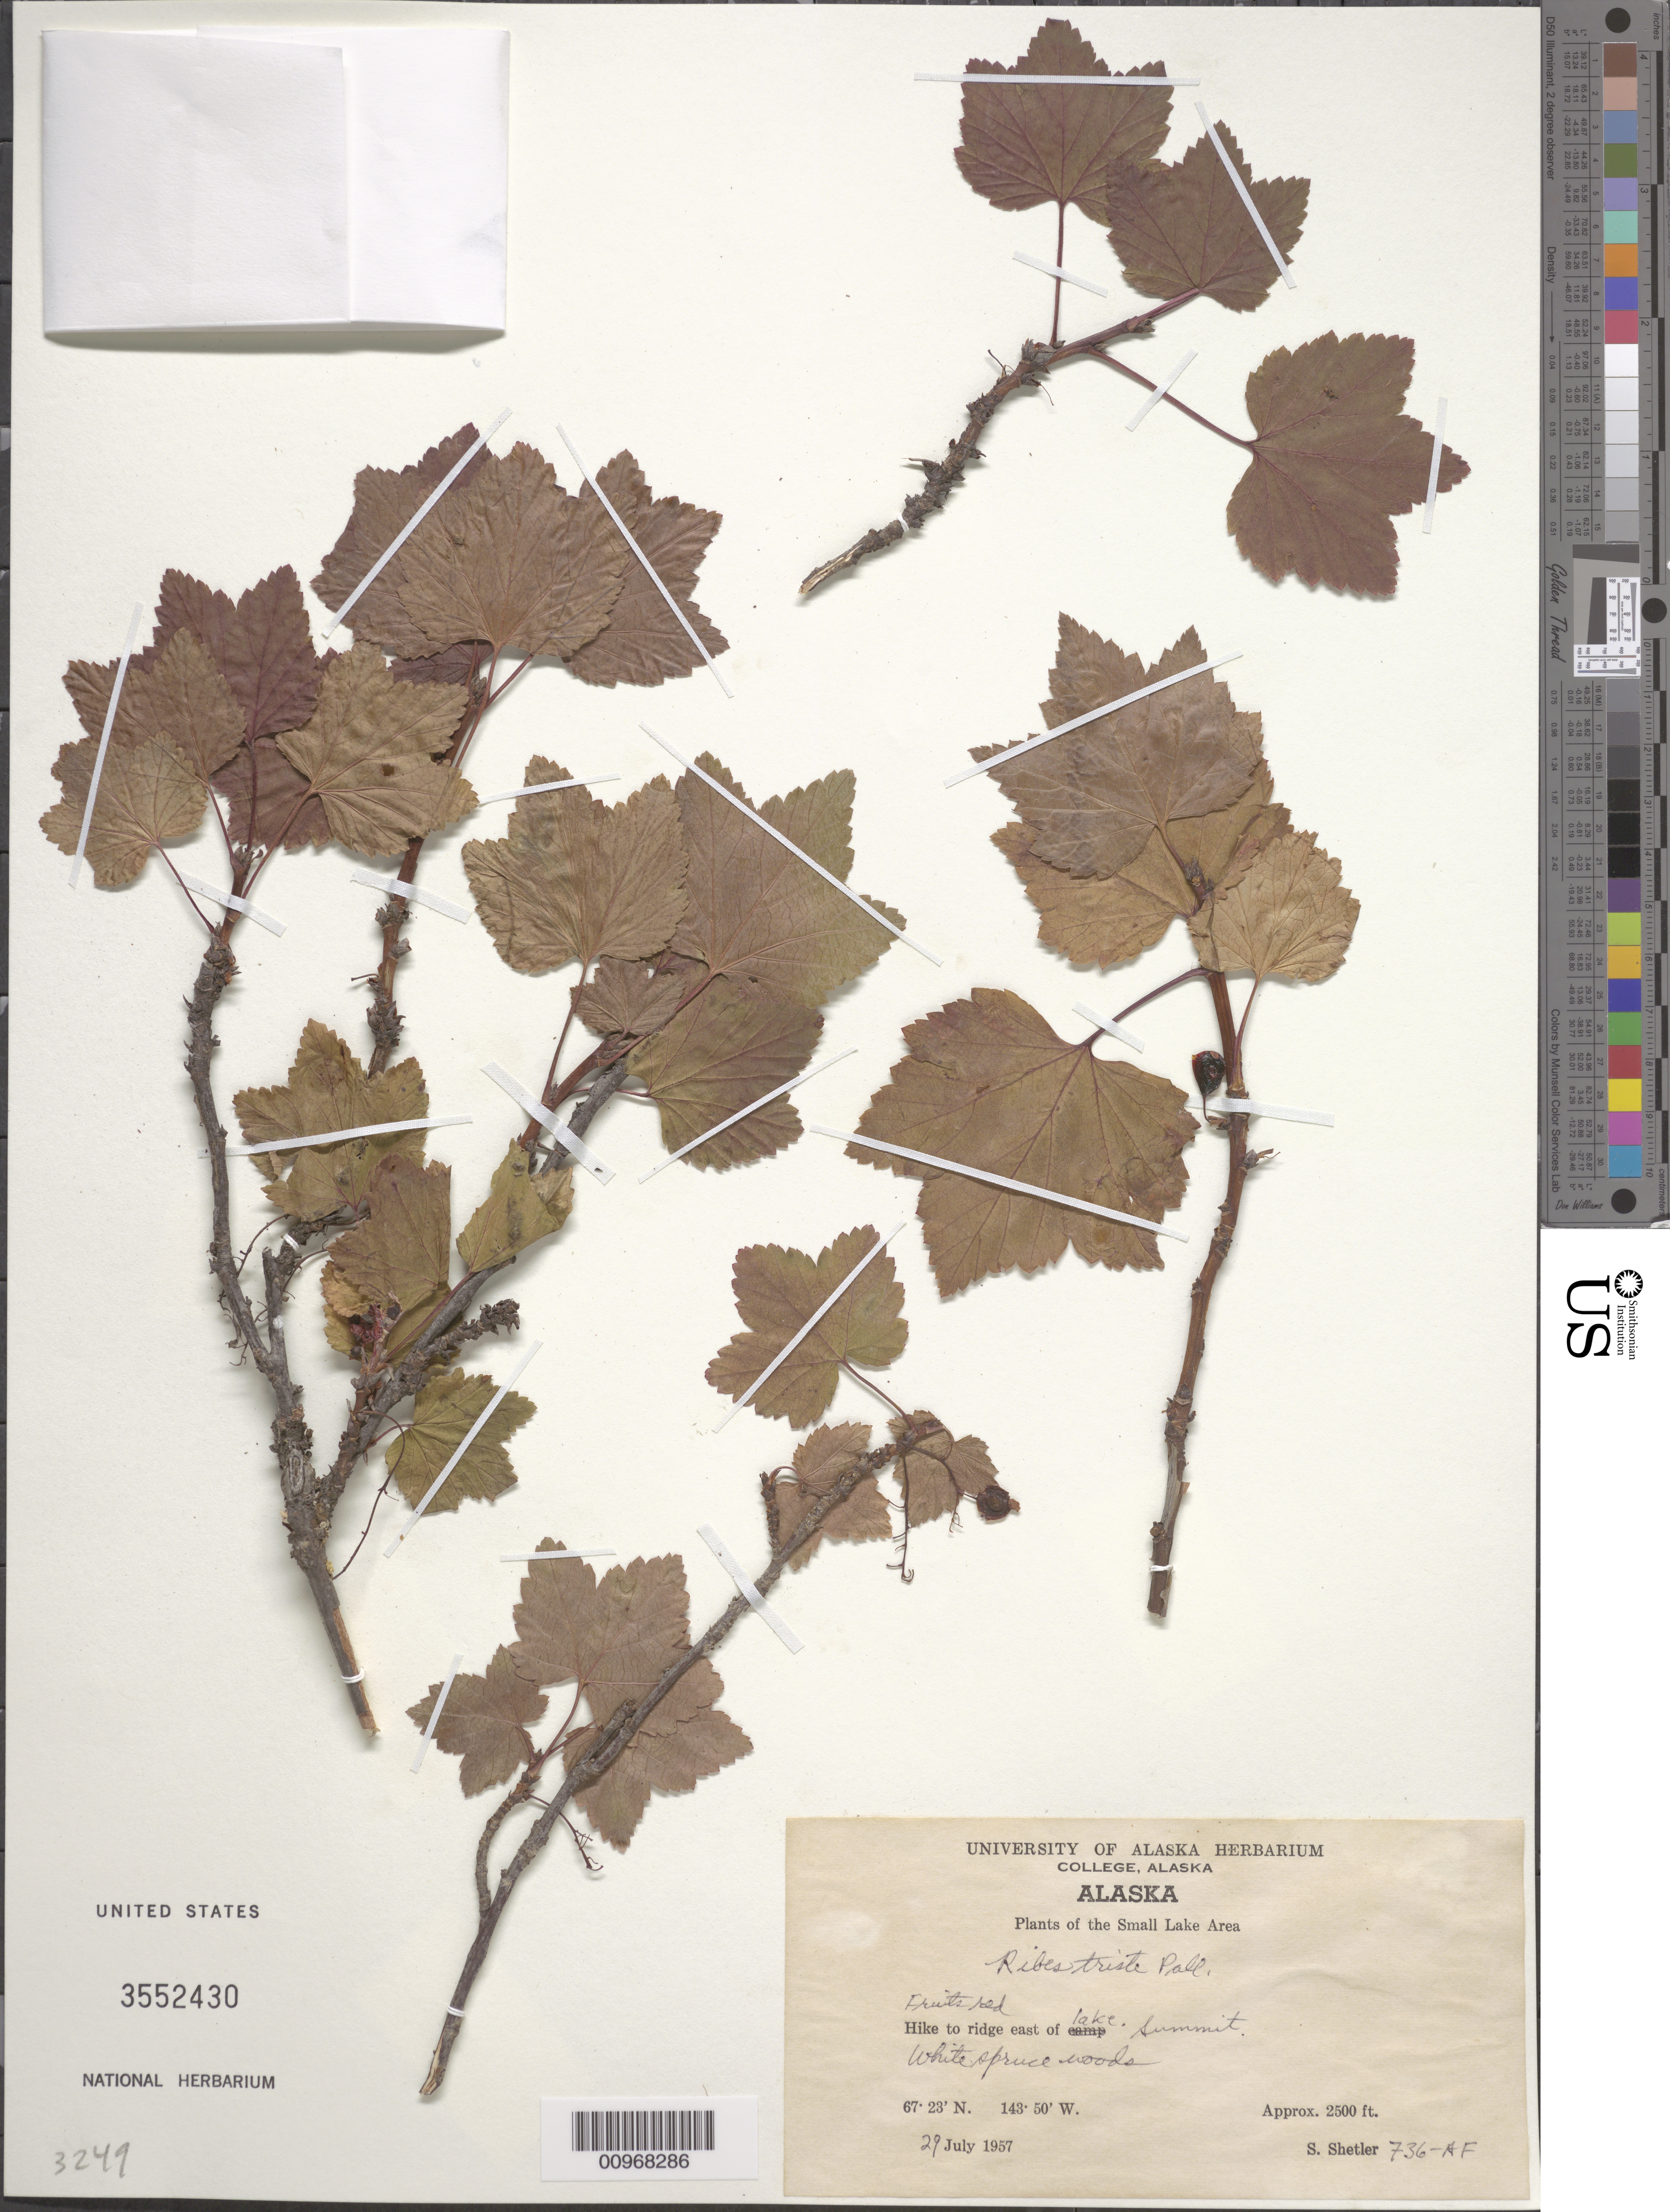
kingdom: Plantae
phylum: Tracheophyta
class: Magnoliopsida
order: Saxifragales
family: Grossulariaceae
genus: Ribes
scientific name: Ribes triste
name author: Pall.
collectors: S. Shetler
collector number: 736-AF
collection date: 1957-07-29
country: United States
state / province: Alaska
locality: The Small Lake Area. Hike to ridge east of lake. Summit.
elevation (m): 762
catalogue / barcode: US 3552430